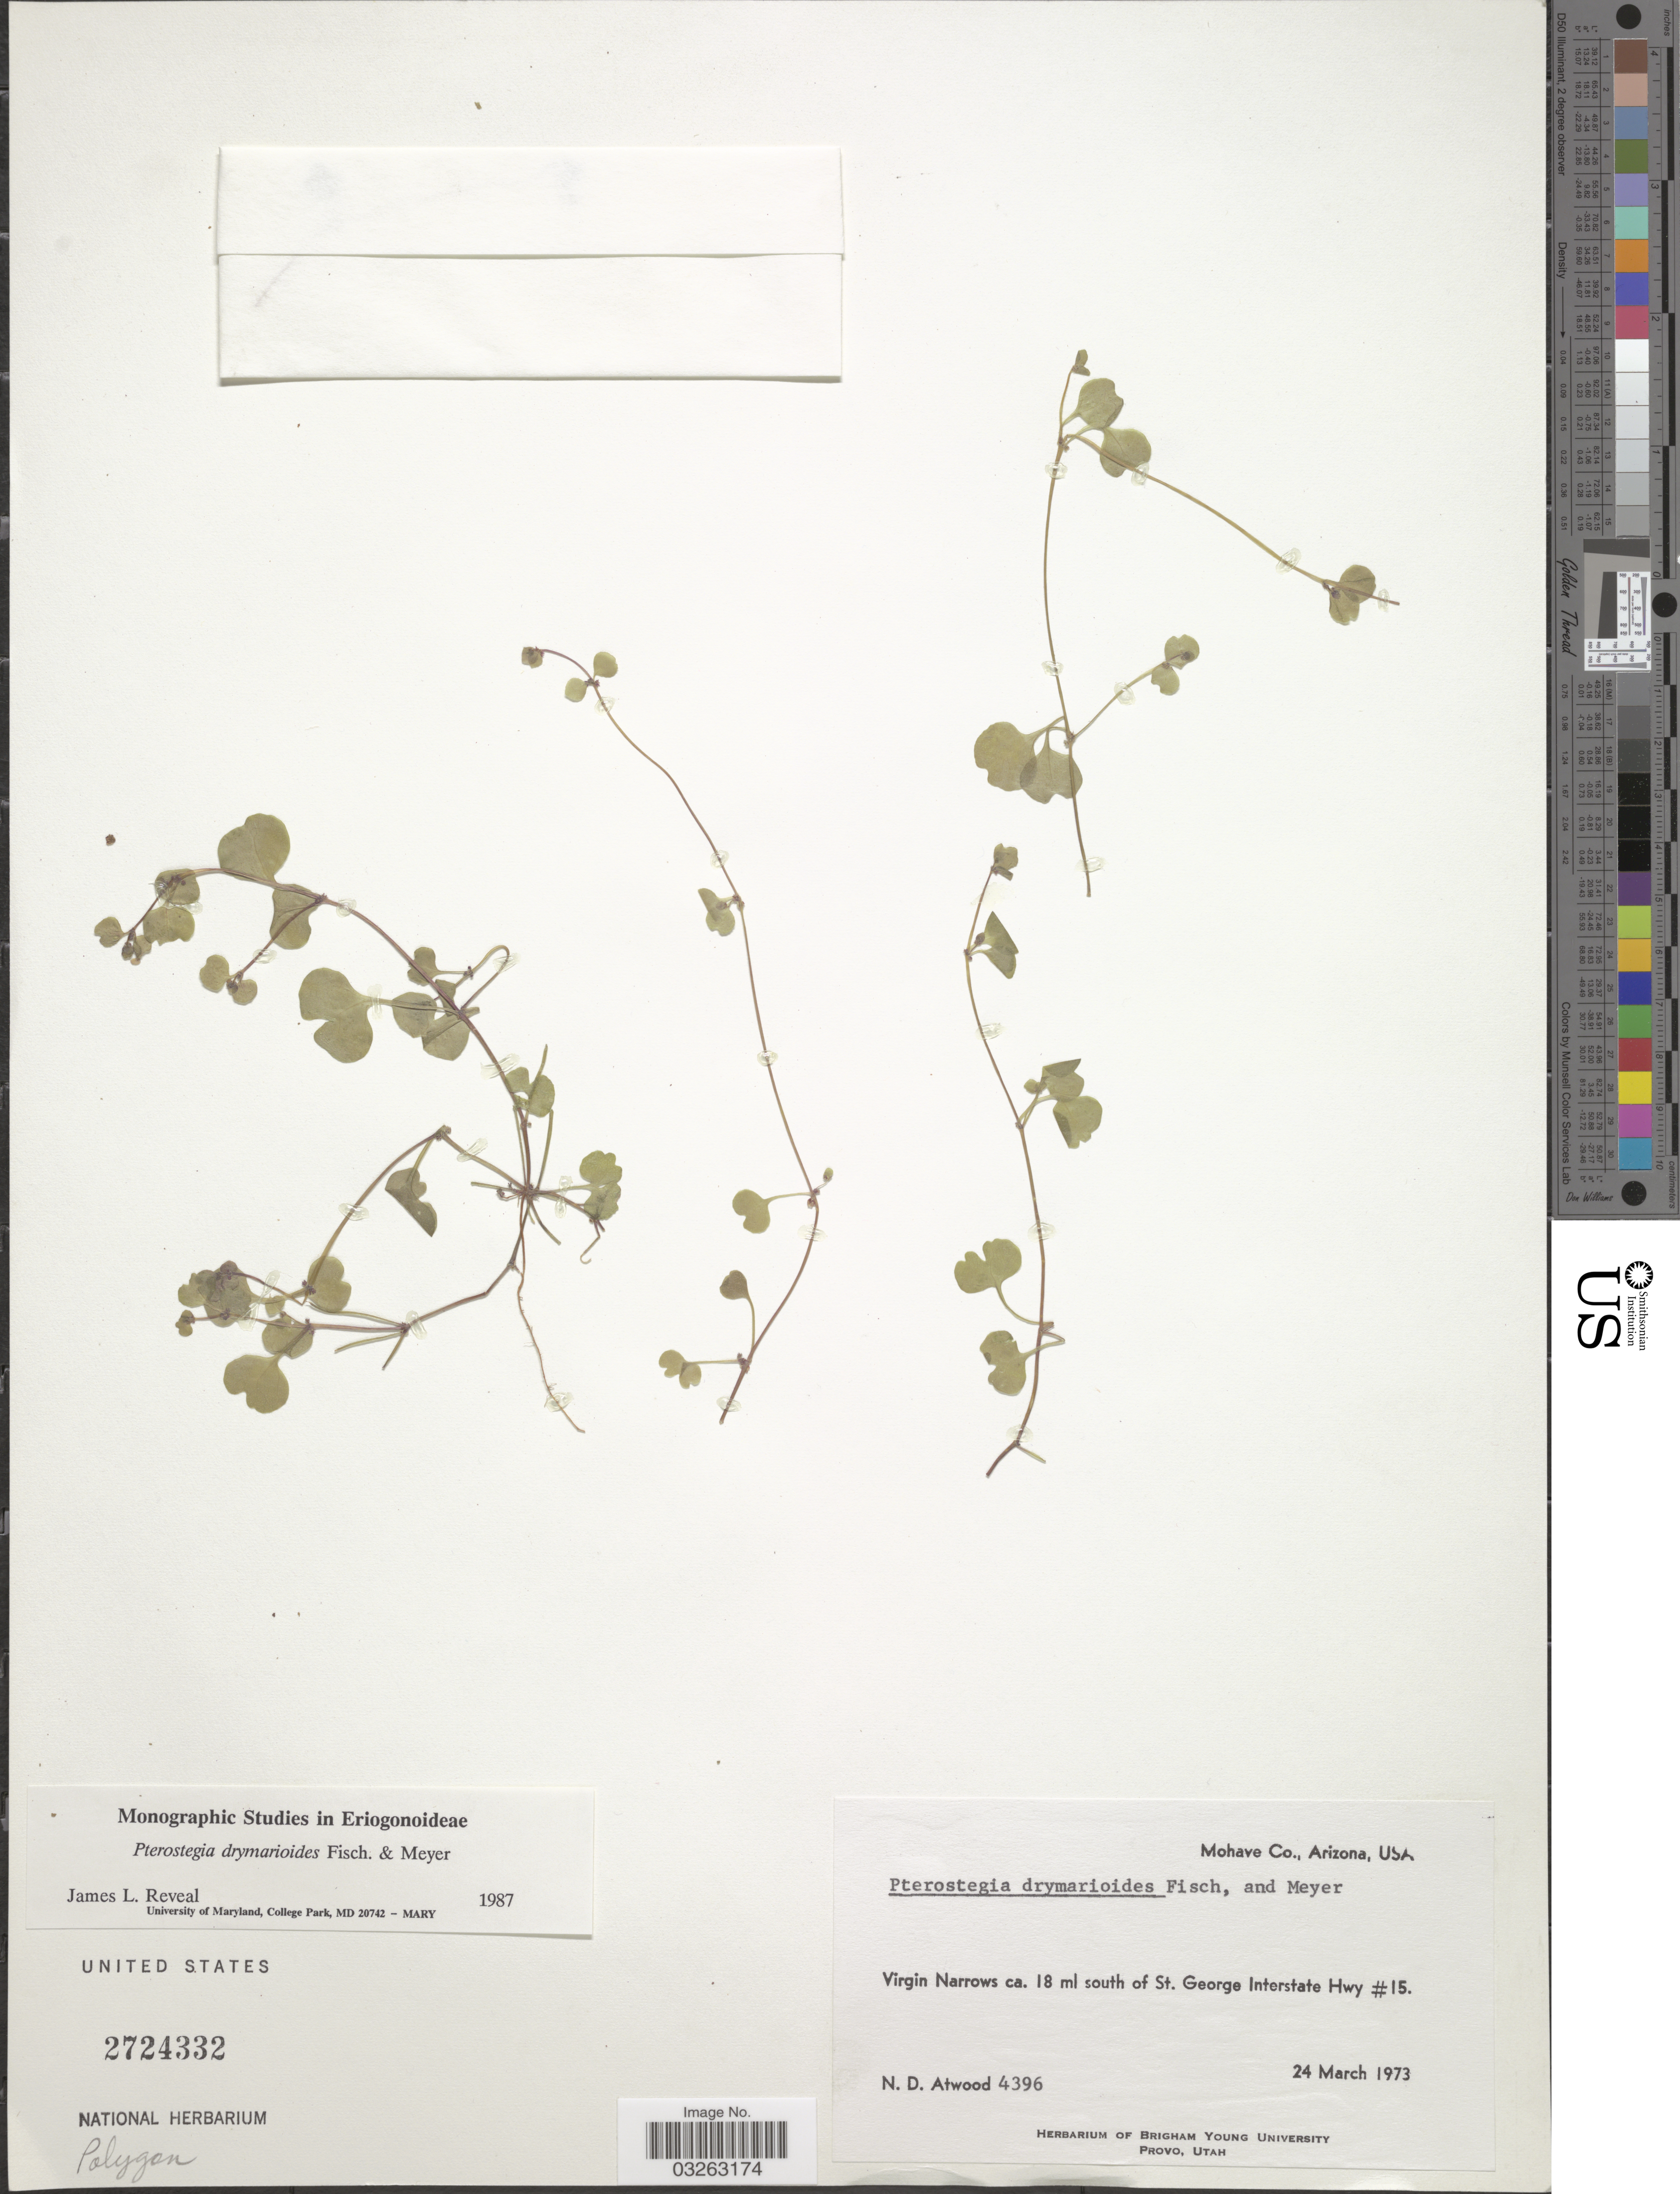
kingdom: Plantae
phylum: Tracheophyta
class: Magnoliopsida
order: Caryophyllales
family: Polygonaceae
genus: Pterostegia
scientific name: Pterostegia drymarioides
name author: Fisch. & C.A. Mey.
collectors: N. Atwood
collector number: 4396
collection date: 1973-03-24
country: United States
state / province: Arizona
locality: Mohave Co., Virgin Narrows ca. 18 ml south of St. George Interstate Hwy #15.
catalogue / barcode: US 2724332